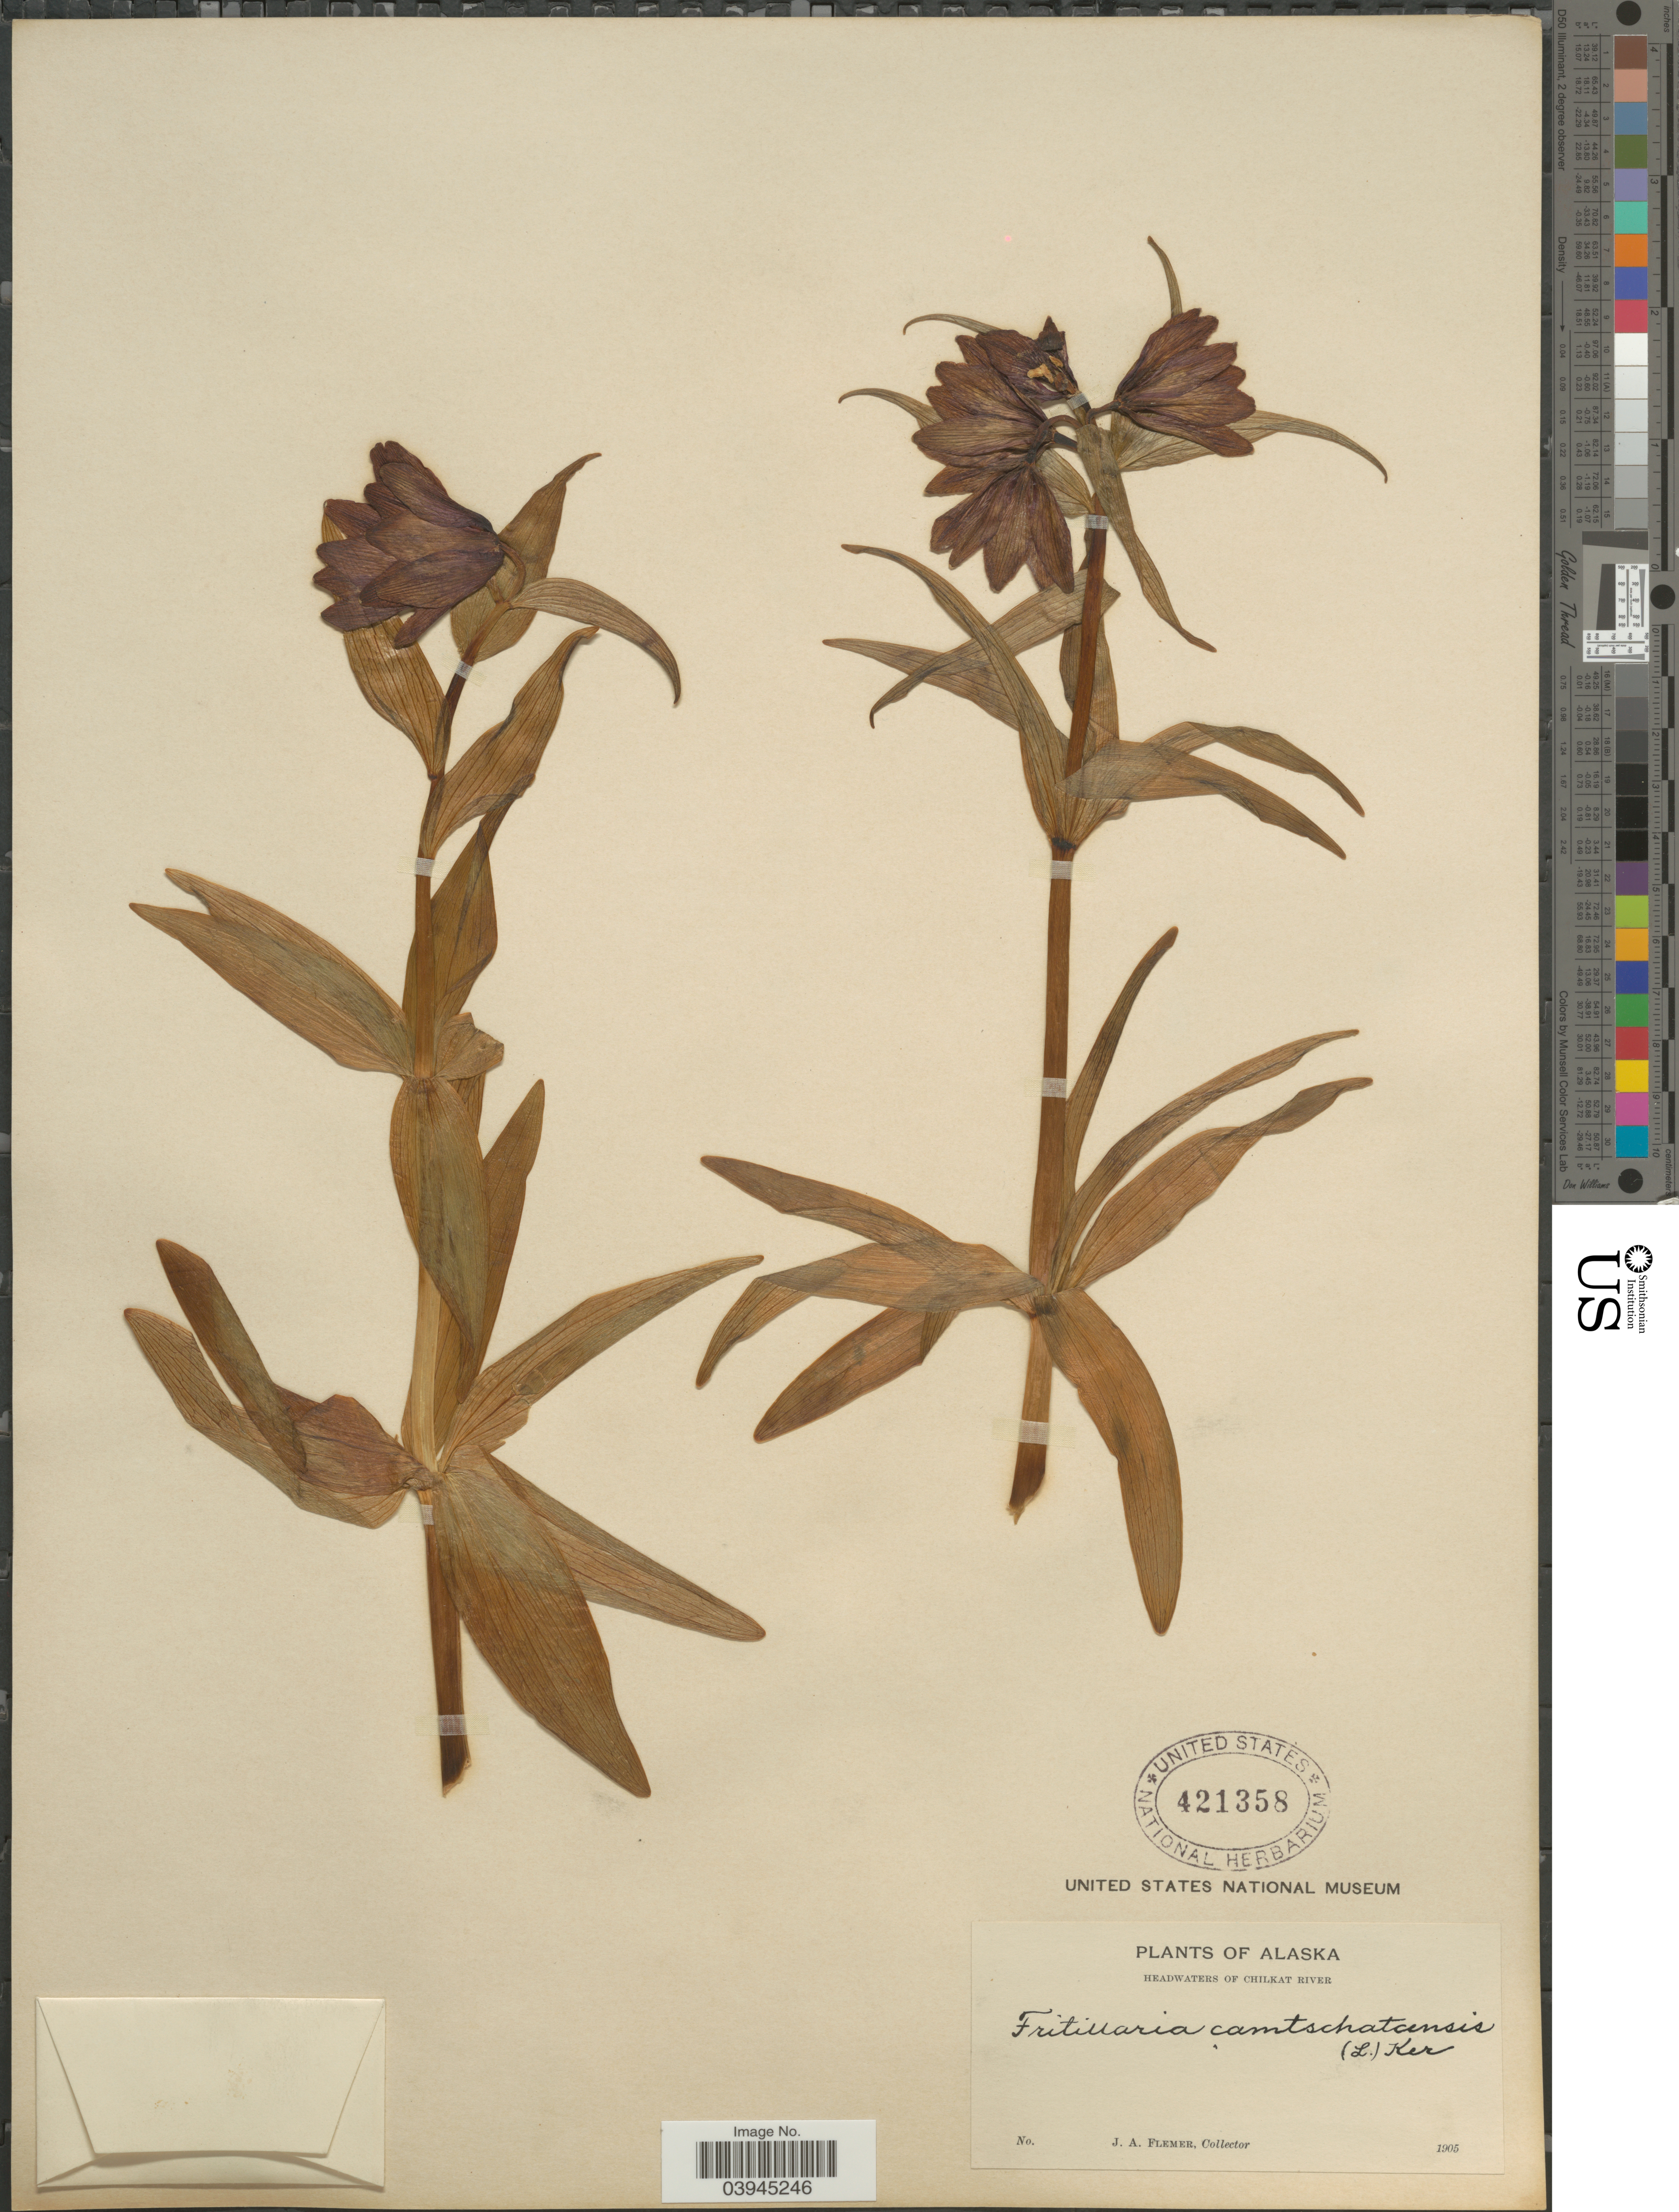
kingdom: Plantae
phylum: Tracheophyta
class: Liliopsida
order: Liliales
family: Liliaceae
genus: Fritillaria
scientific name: Fritillaria camschatcensis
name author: (L.) Ker Gawl.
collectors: J. Flemer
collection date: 1905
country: United States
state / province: Alaska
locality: Headwaters of Chilkat River.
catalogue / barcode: US 421358